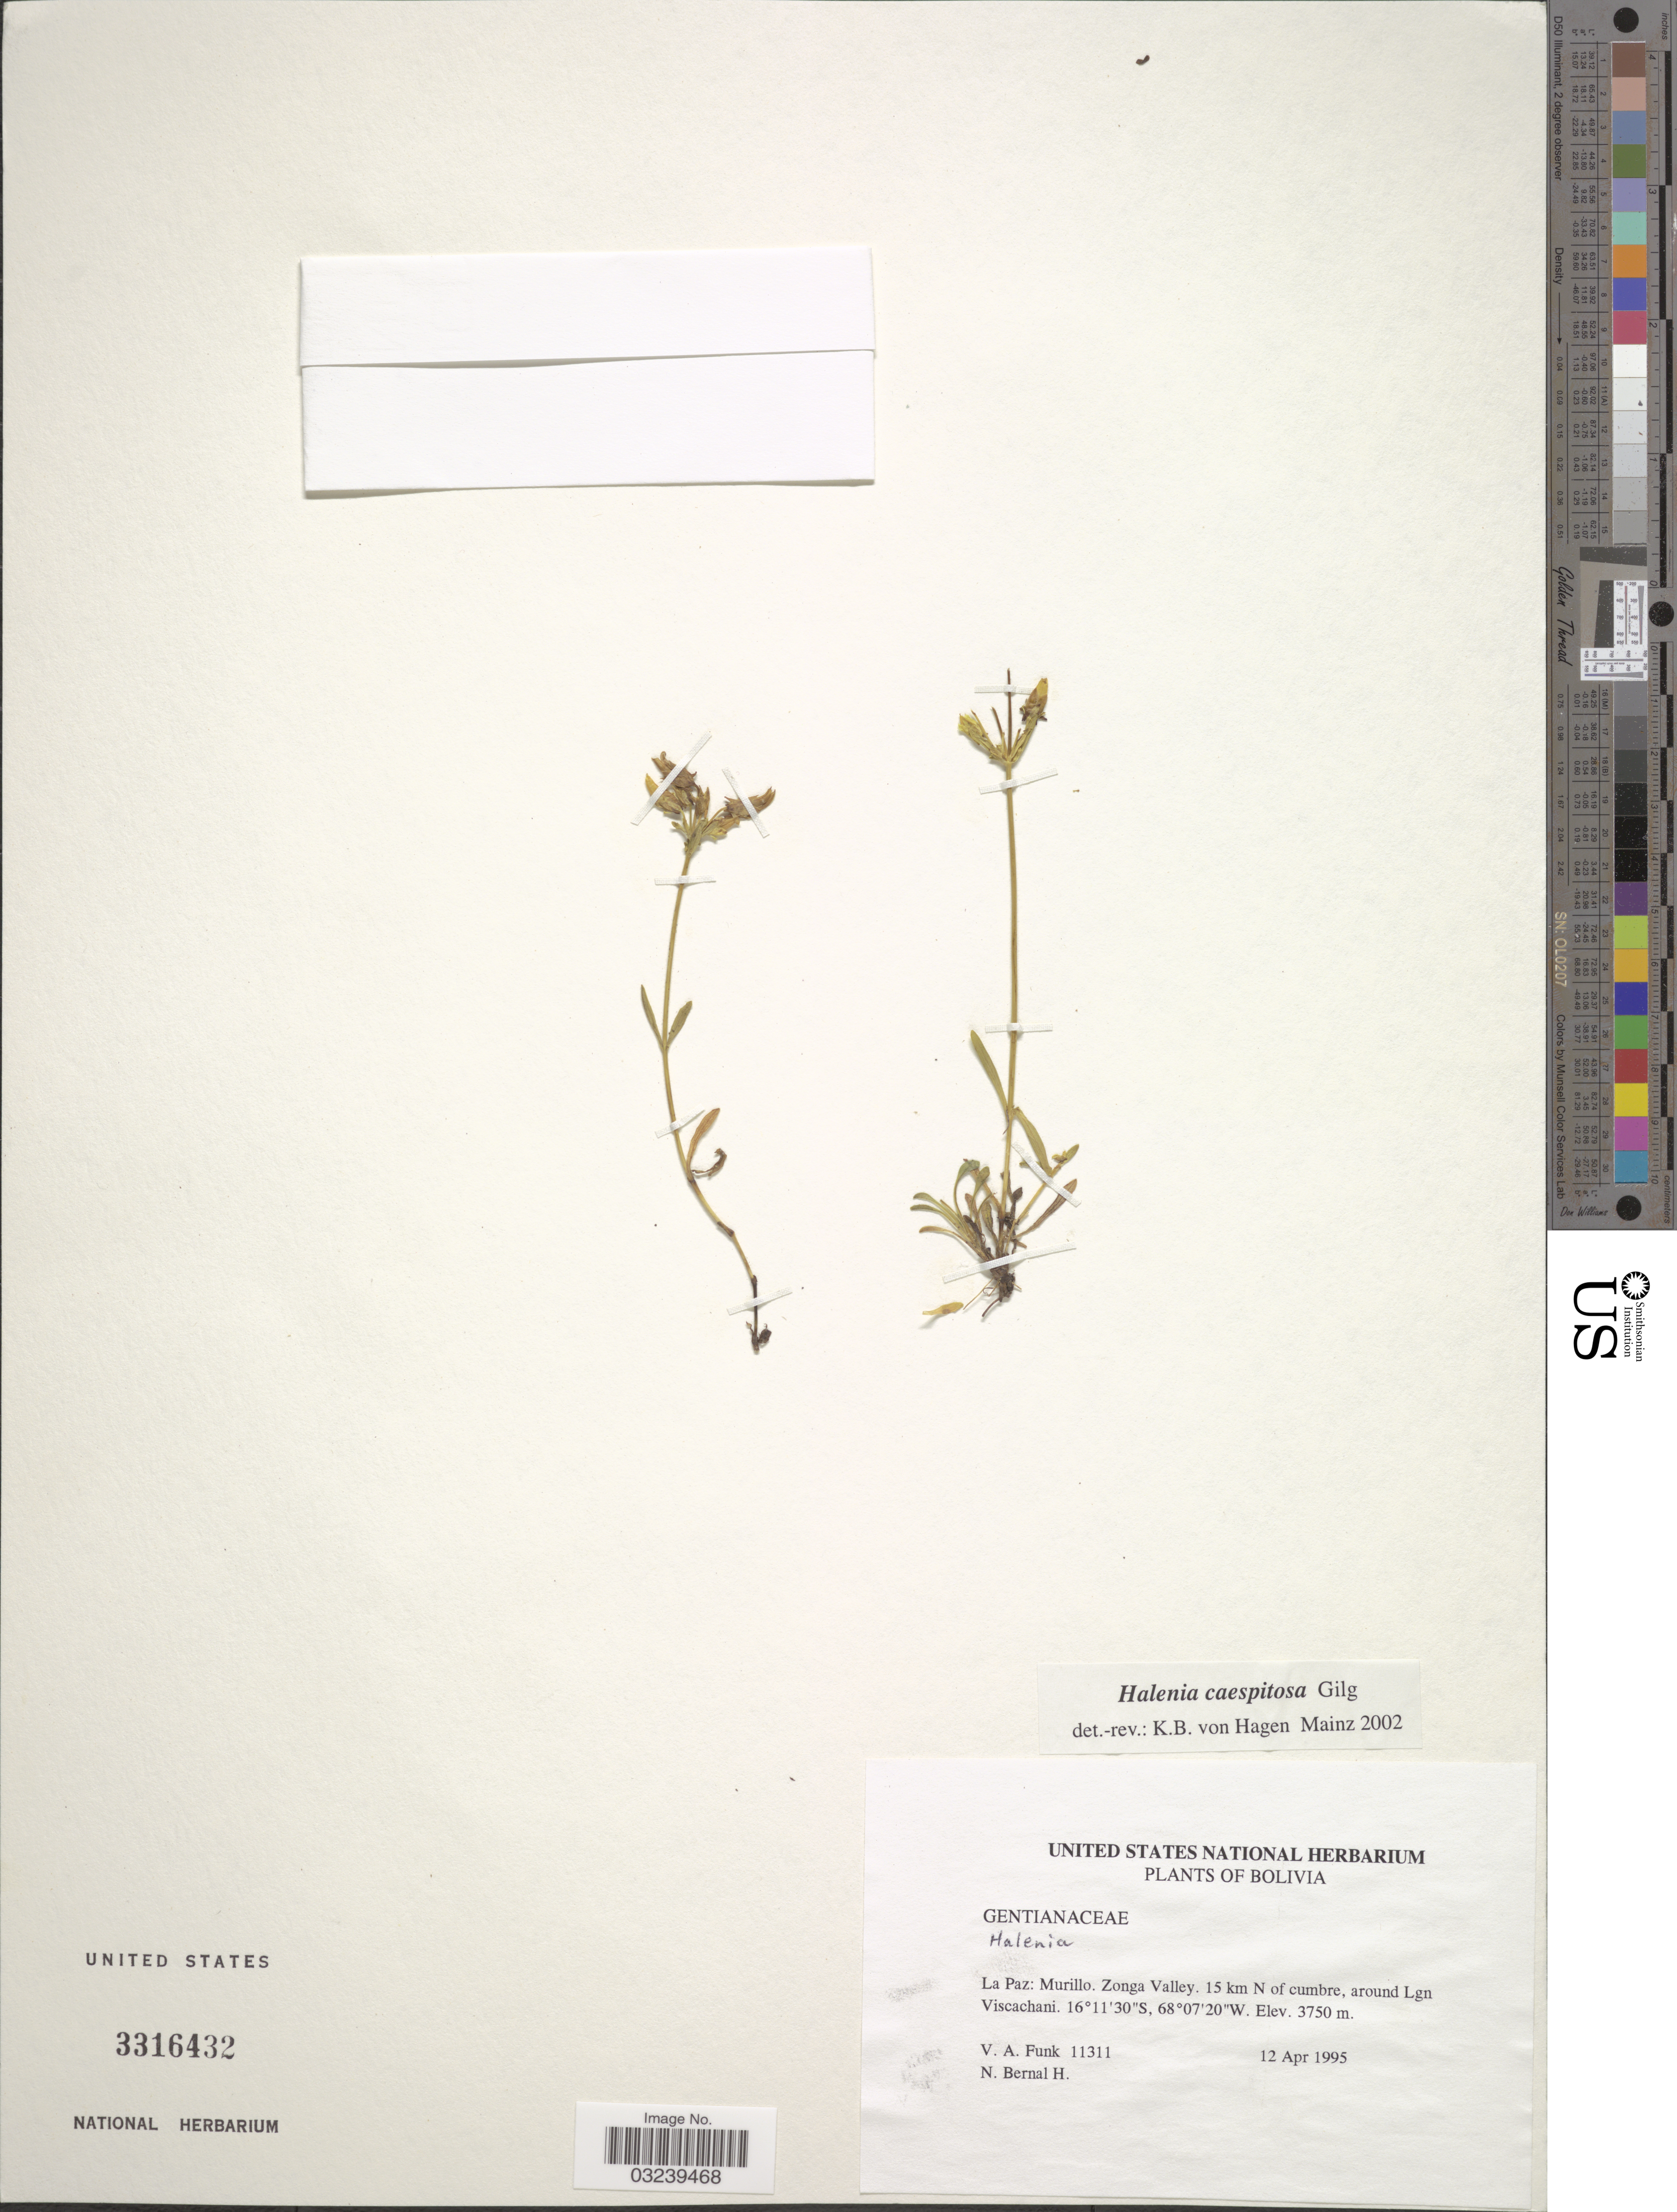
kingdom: Plantae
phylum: Tracheophyta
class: Magnoliopsida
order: Gentianales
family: Gentianaceae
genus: Halenia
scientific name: Halenia caespitosa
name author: Gilg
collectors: V. Funk & N. Bernal H.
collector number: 11311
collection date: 1995-04-12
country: Bolivia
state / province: La Paz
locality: Murillo. Zonga Valley. 15 km N of cumbre, around Lgn Viscachani.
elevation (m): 3750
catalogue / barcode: US 3316432